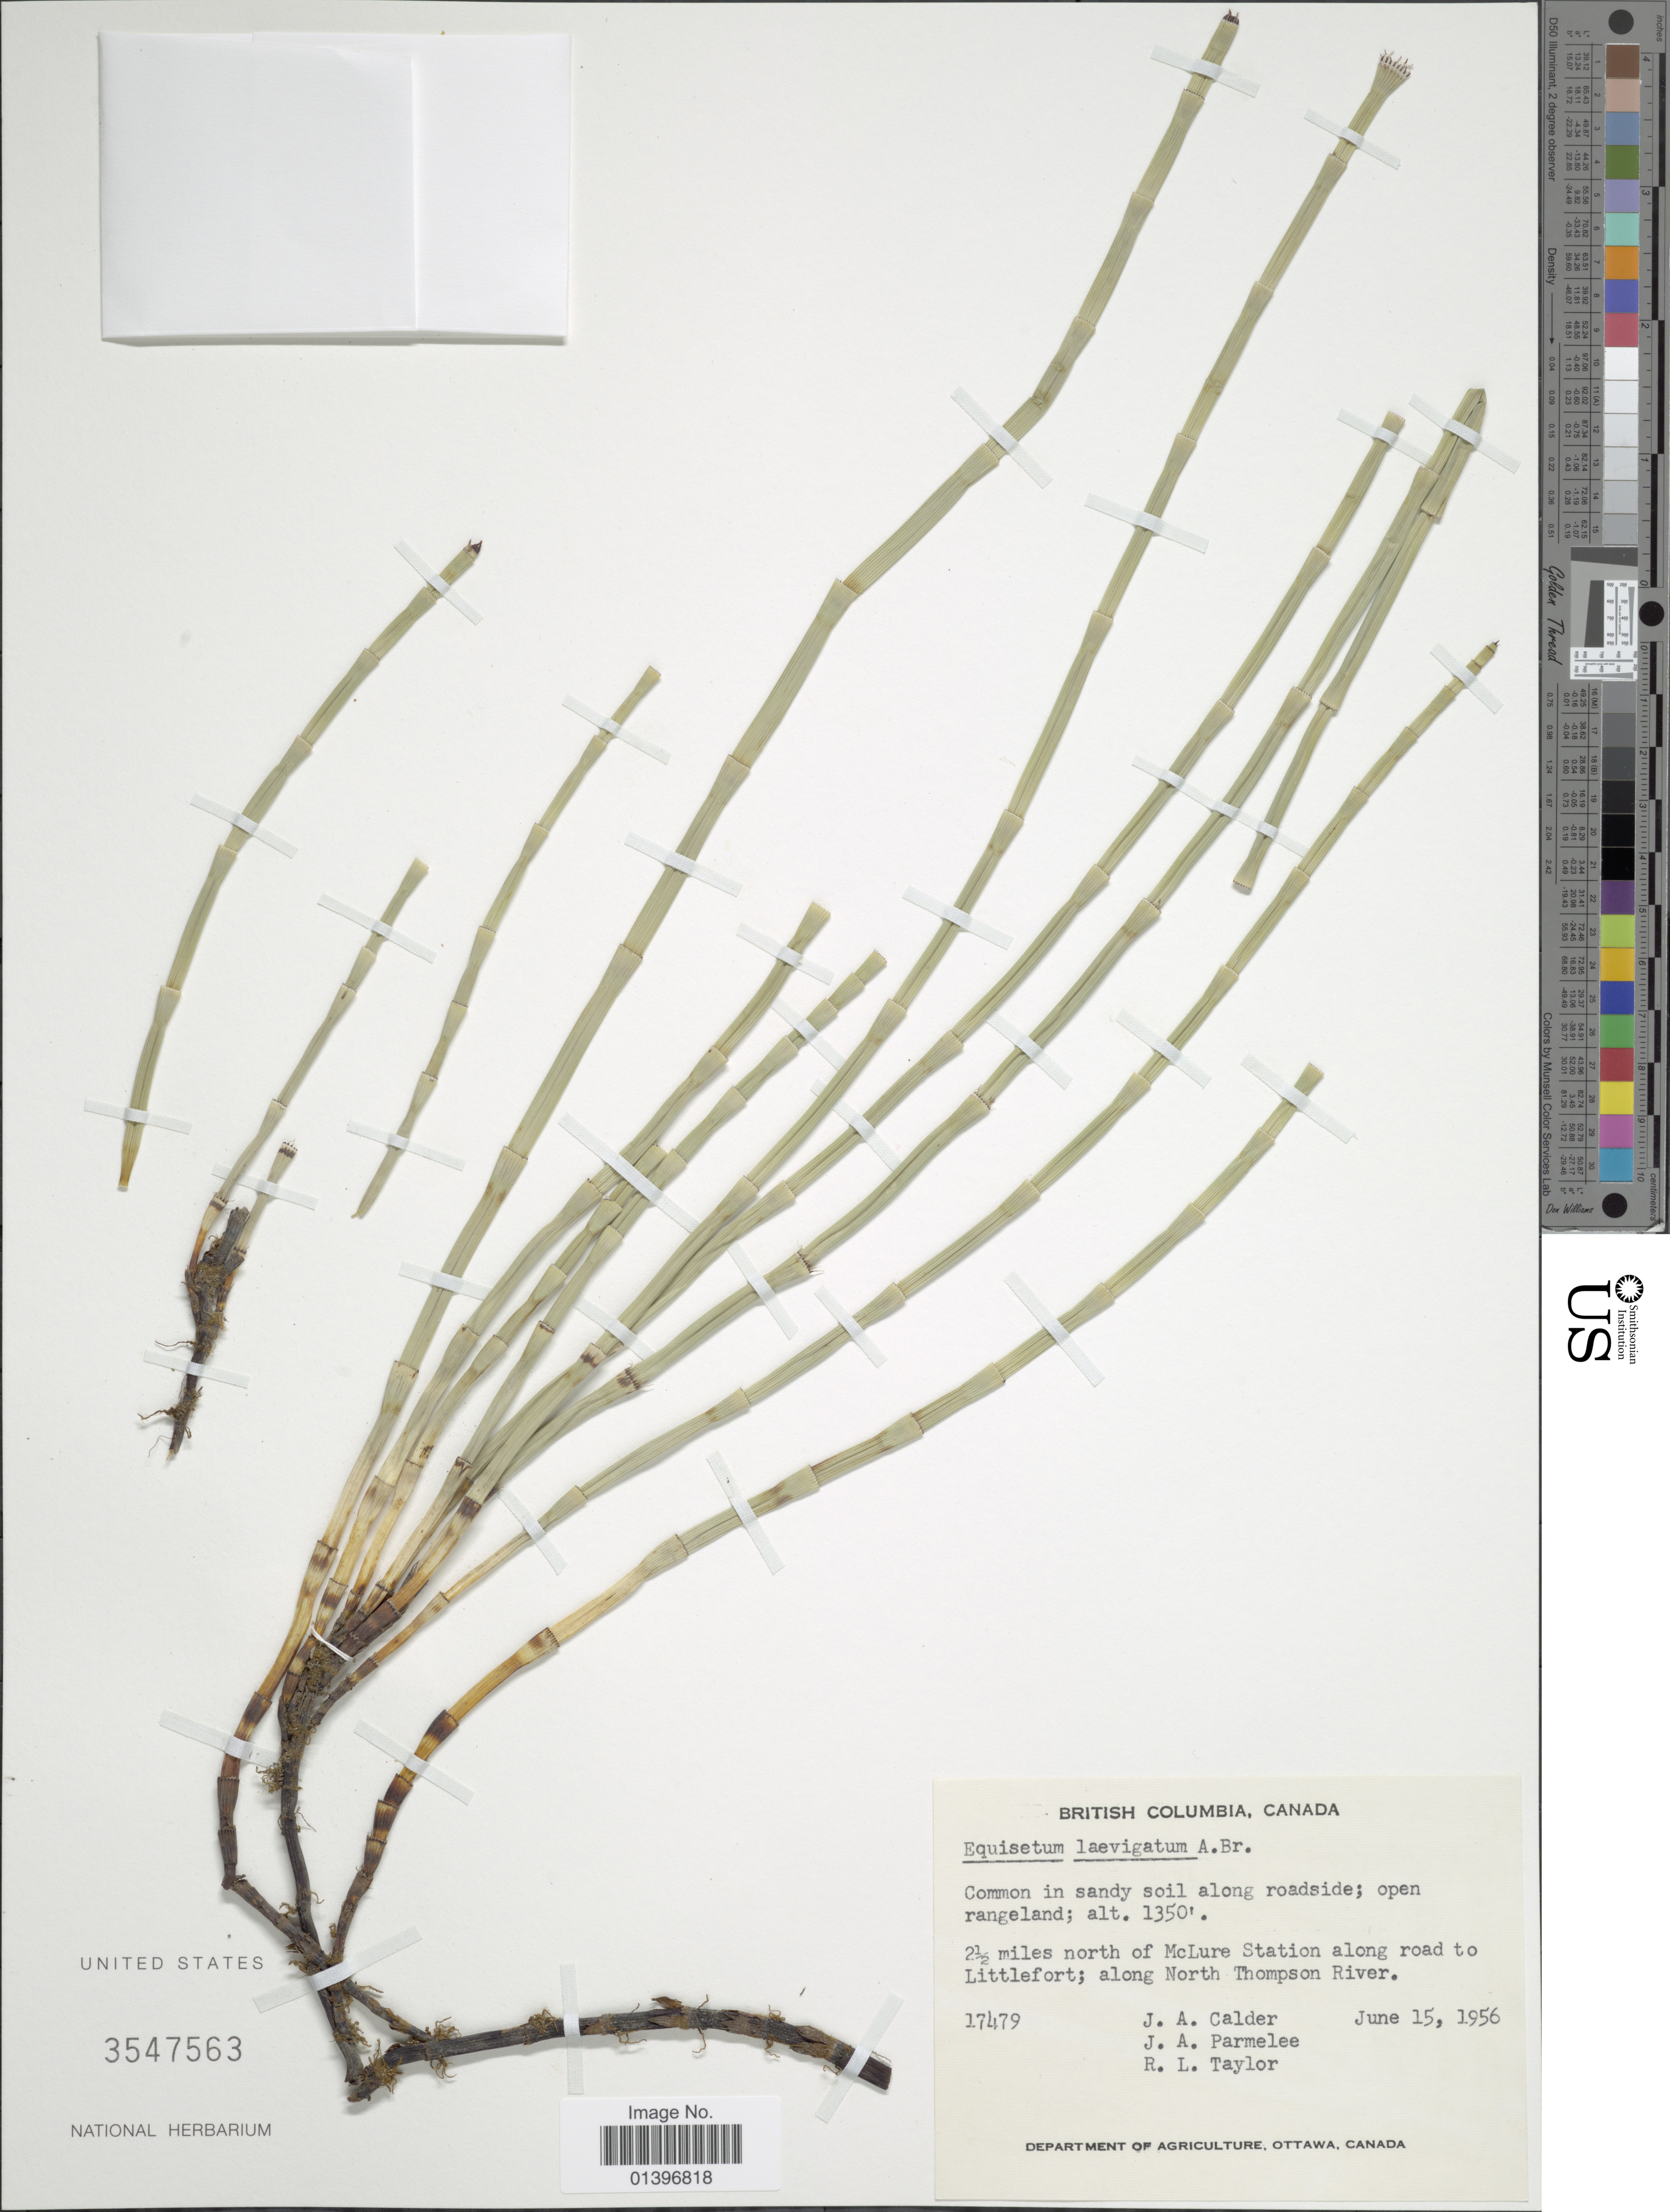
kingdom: Plantae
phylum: Tracheophyta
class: Polypodiopsida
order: Equisetales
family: Equisetaceae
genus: Equisetum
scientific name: Equisetum laevigatum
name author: A. Braun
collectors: J. A. Calder, J. A. Parmelee & R. Taylor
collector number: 17479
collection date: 1956-06-15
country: Canada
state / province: British Columbia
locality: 2½ miles north of McLure Station along road to Littlefort; along North Thompson River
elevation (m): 411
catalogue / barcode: US 3547563